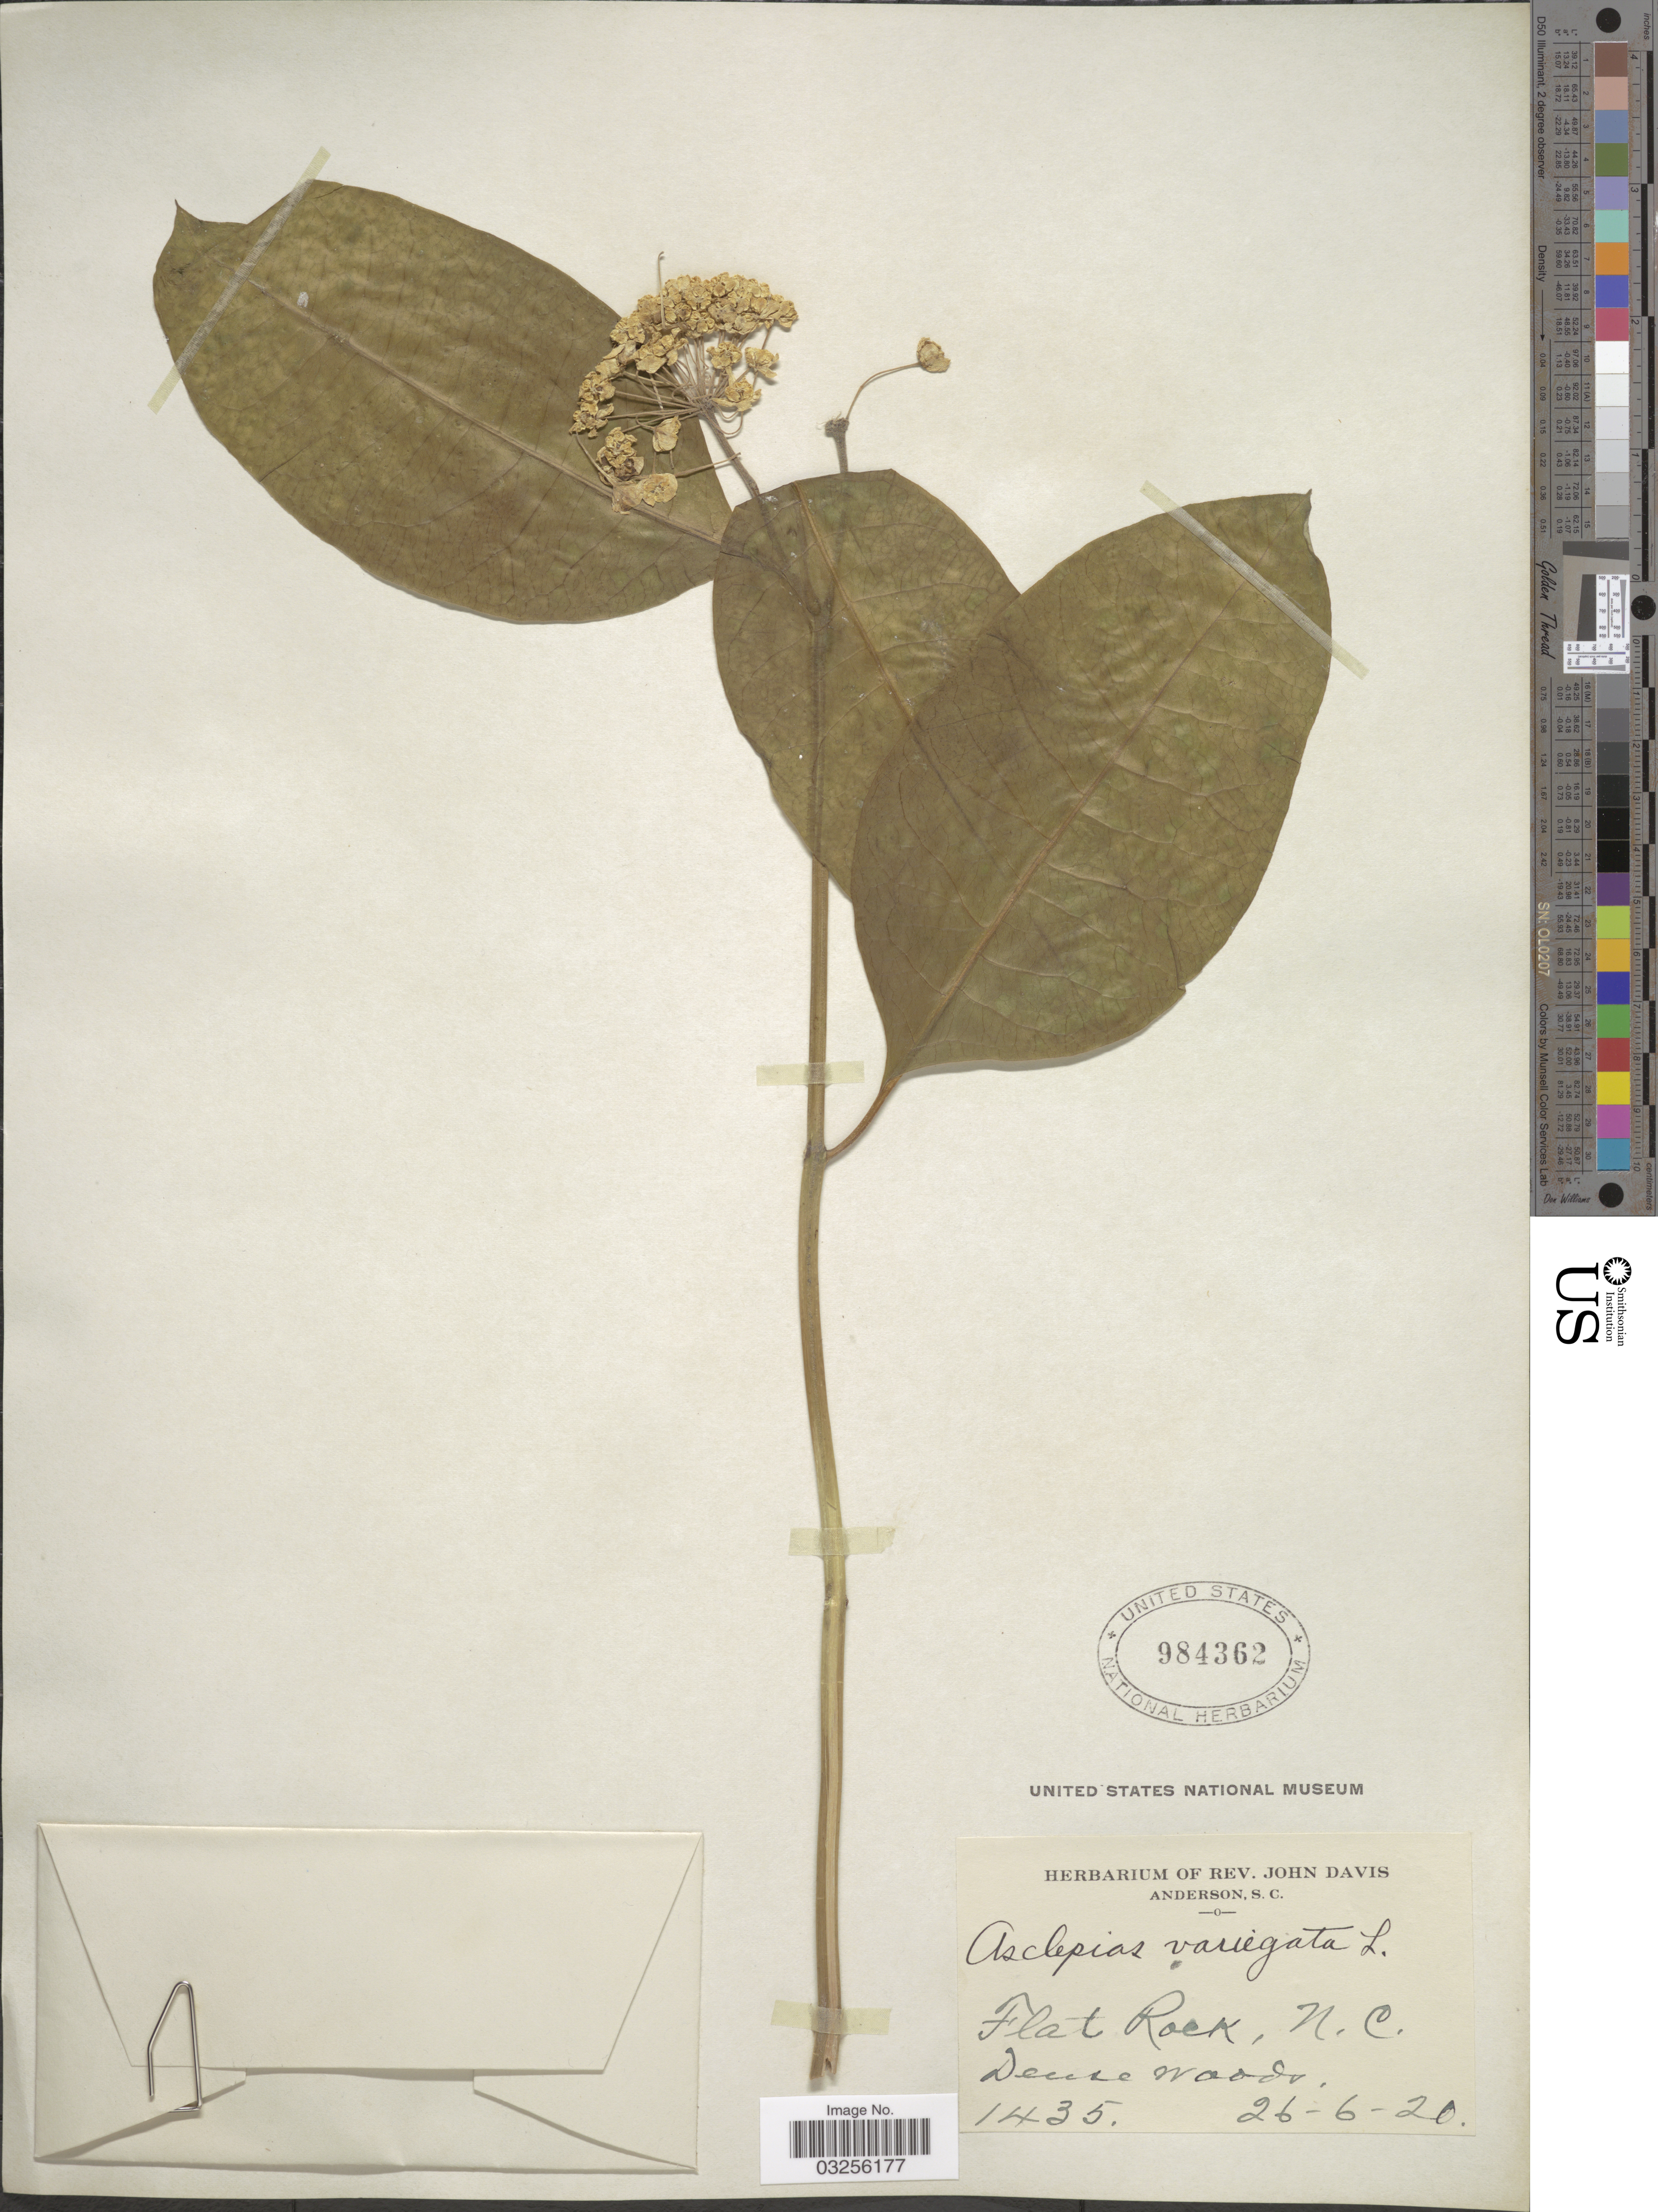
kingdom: Plantae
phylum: Tracheophyta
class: Magnoliopsida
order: Gentianales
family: Apocynaceae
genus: Asclepias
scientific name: Asclepias variegata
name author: L.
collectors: ex herb. Rev. John Davis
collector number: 1435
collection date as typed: Transcribed d/m/y: 26/6/20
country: United States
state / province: North Carolina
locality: Flat Rock, N. C.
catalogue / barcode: US 984362